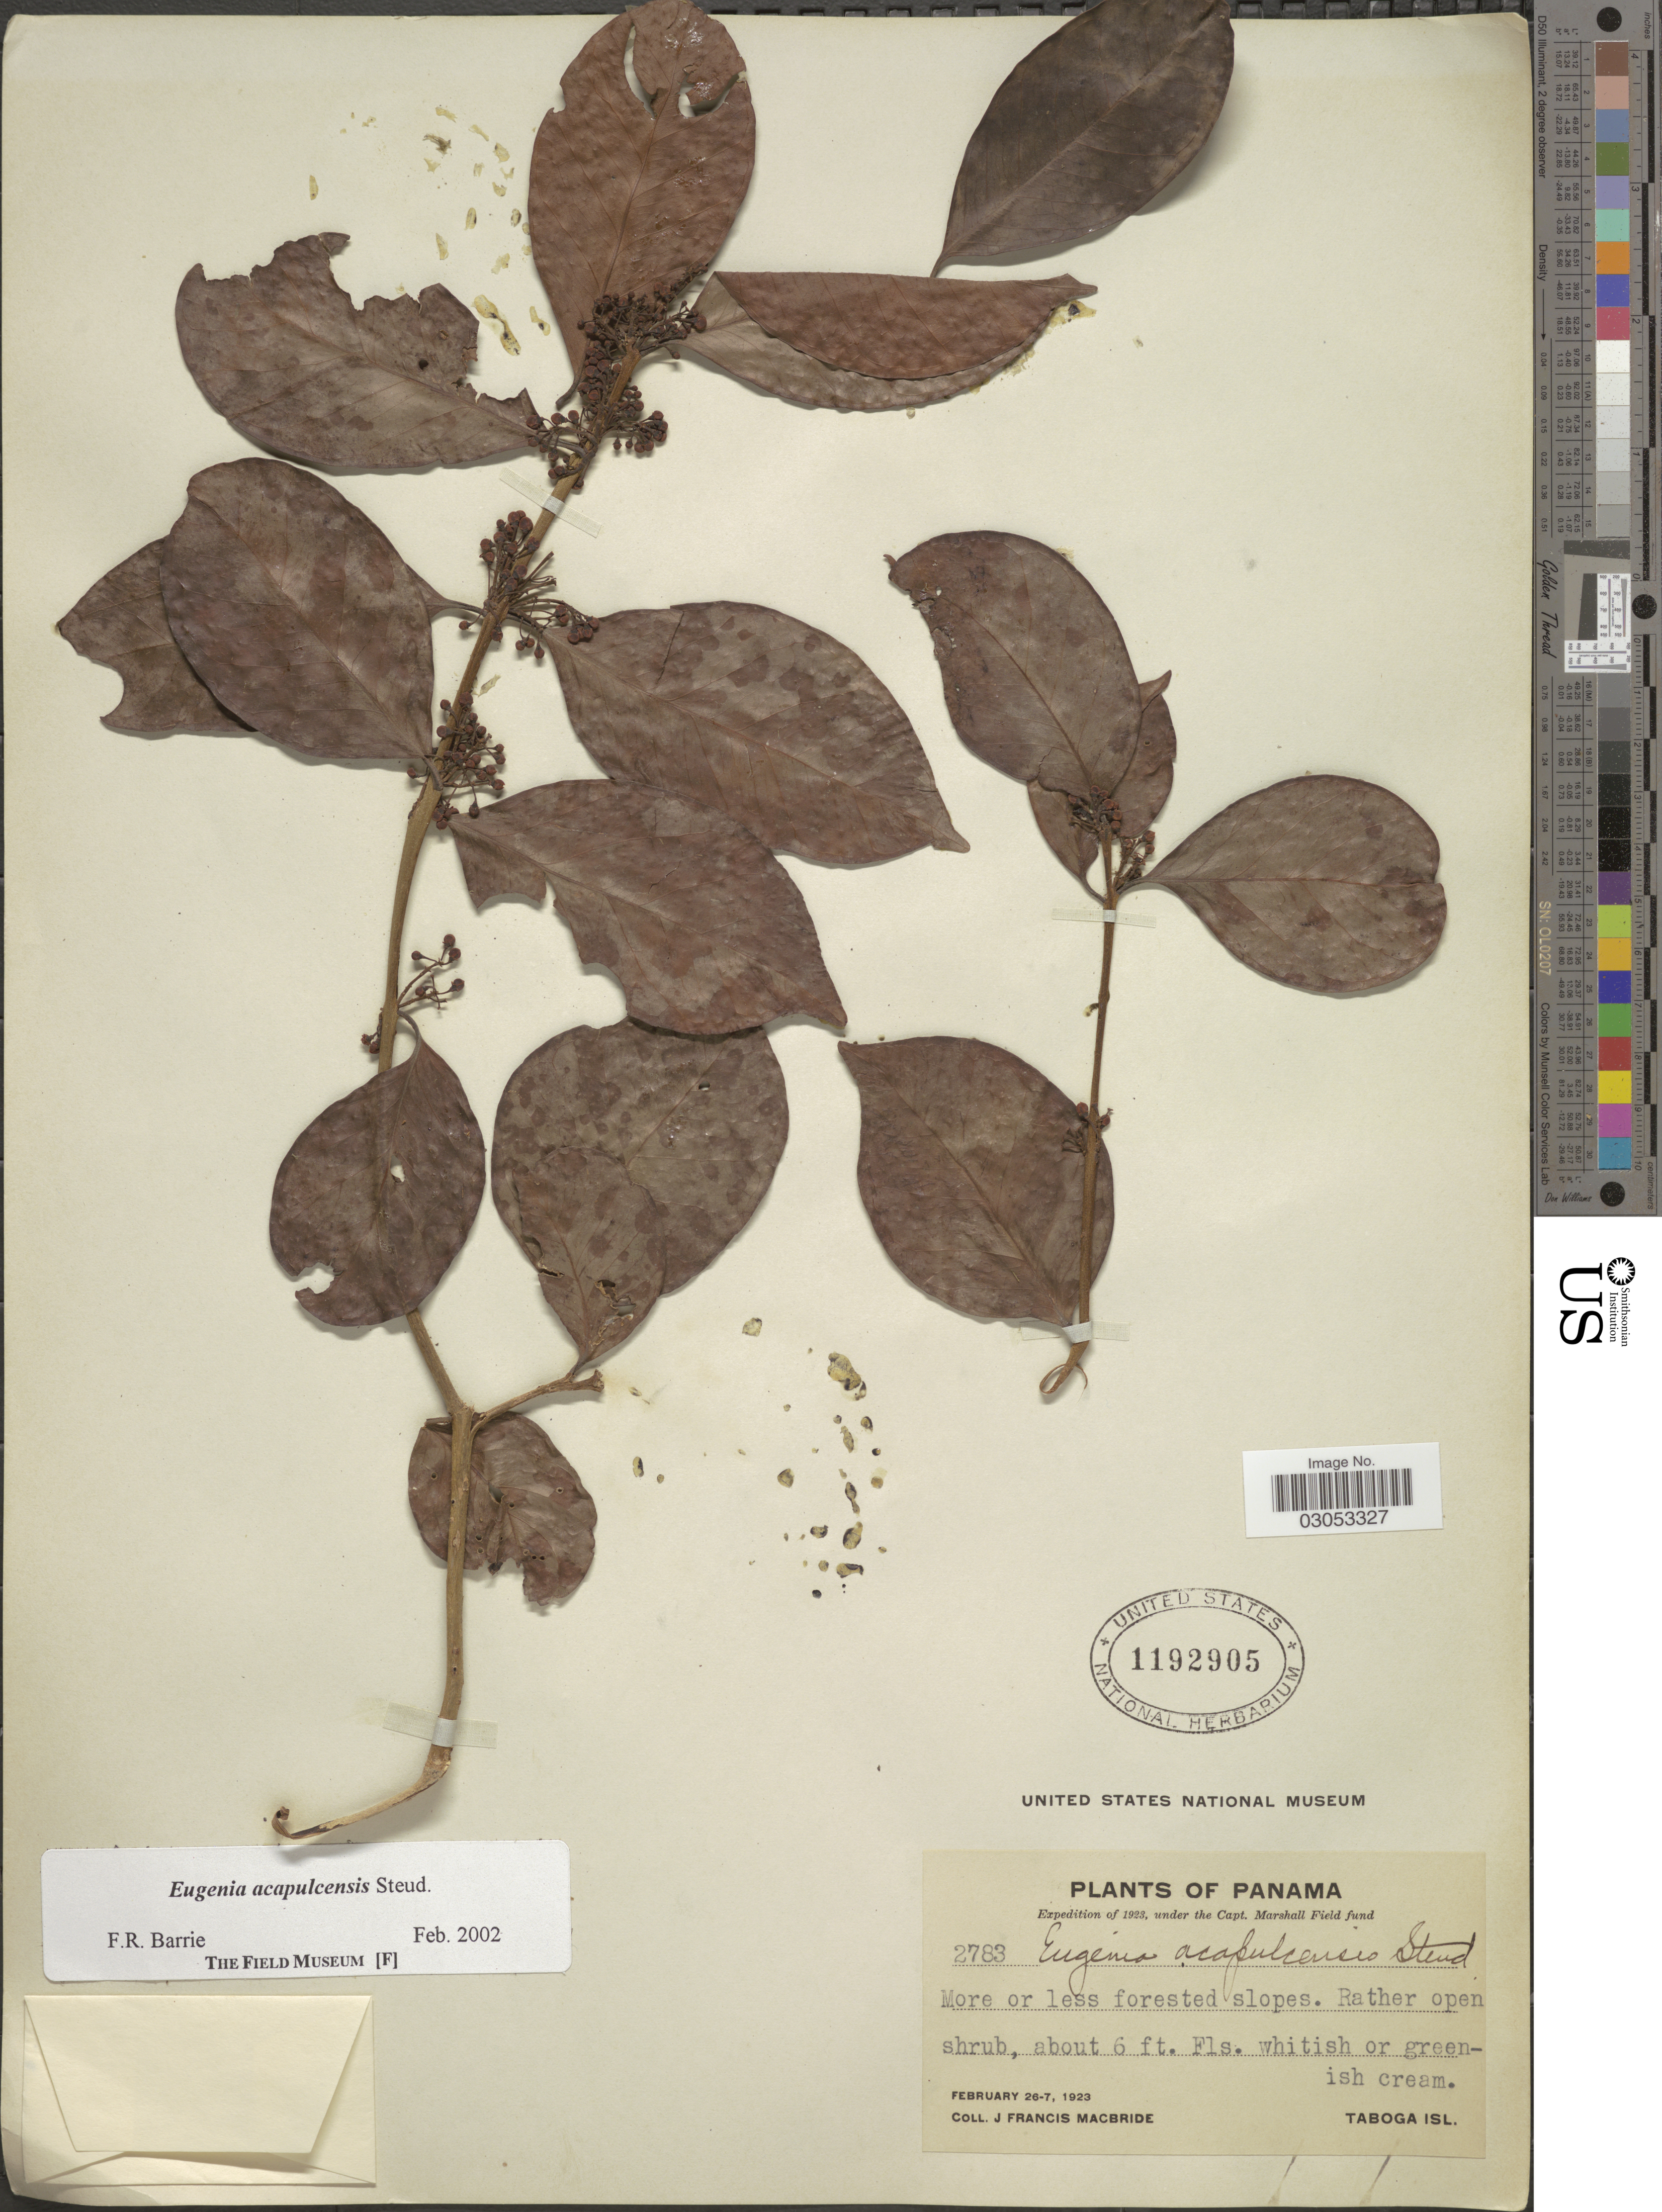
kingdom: Plantae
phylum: Tracheophyta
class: Magnoliopsida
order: Myrtales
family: Myrtaceae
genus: Eugenia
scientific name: Eugenia acapulcensis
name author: Steud.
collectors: J. F. Macbride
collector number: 2783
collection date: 1923-02-07/1923-02-26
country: Panama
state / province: Panamá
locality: Taboga Isl.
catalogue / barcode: US 1192905